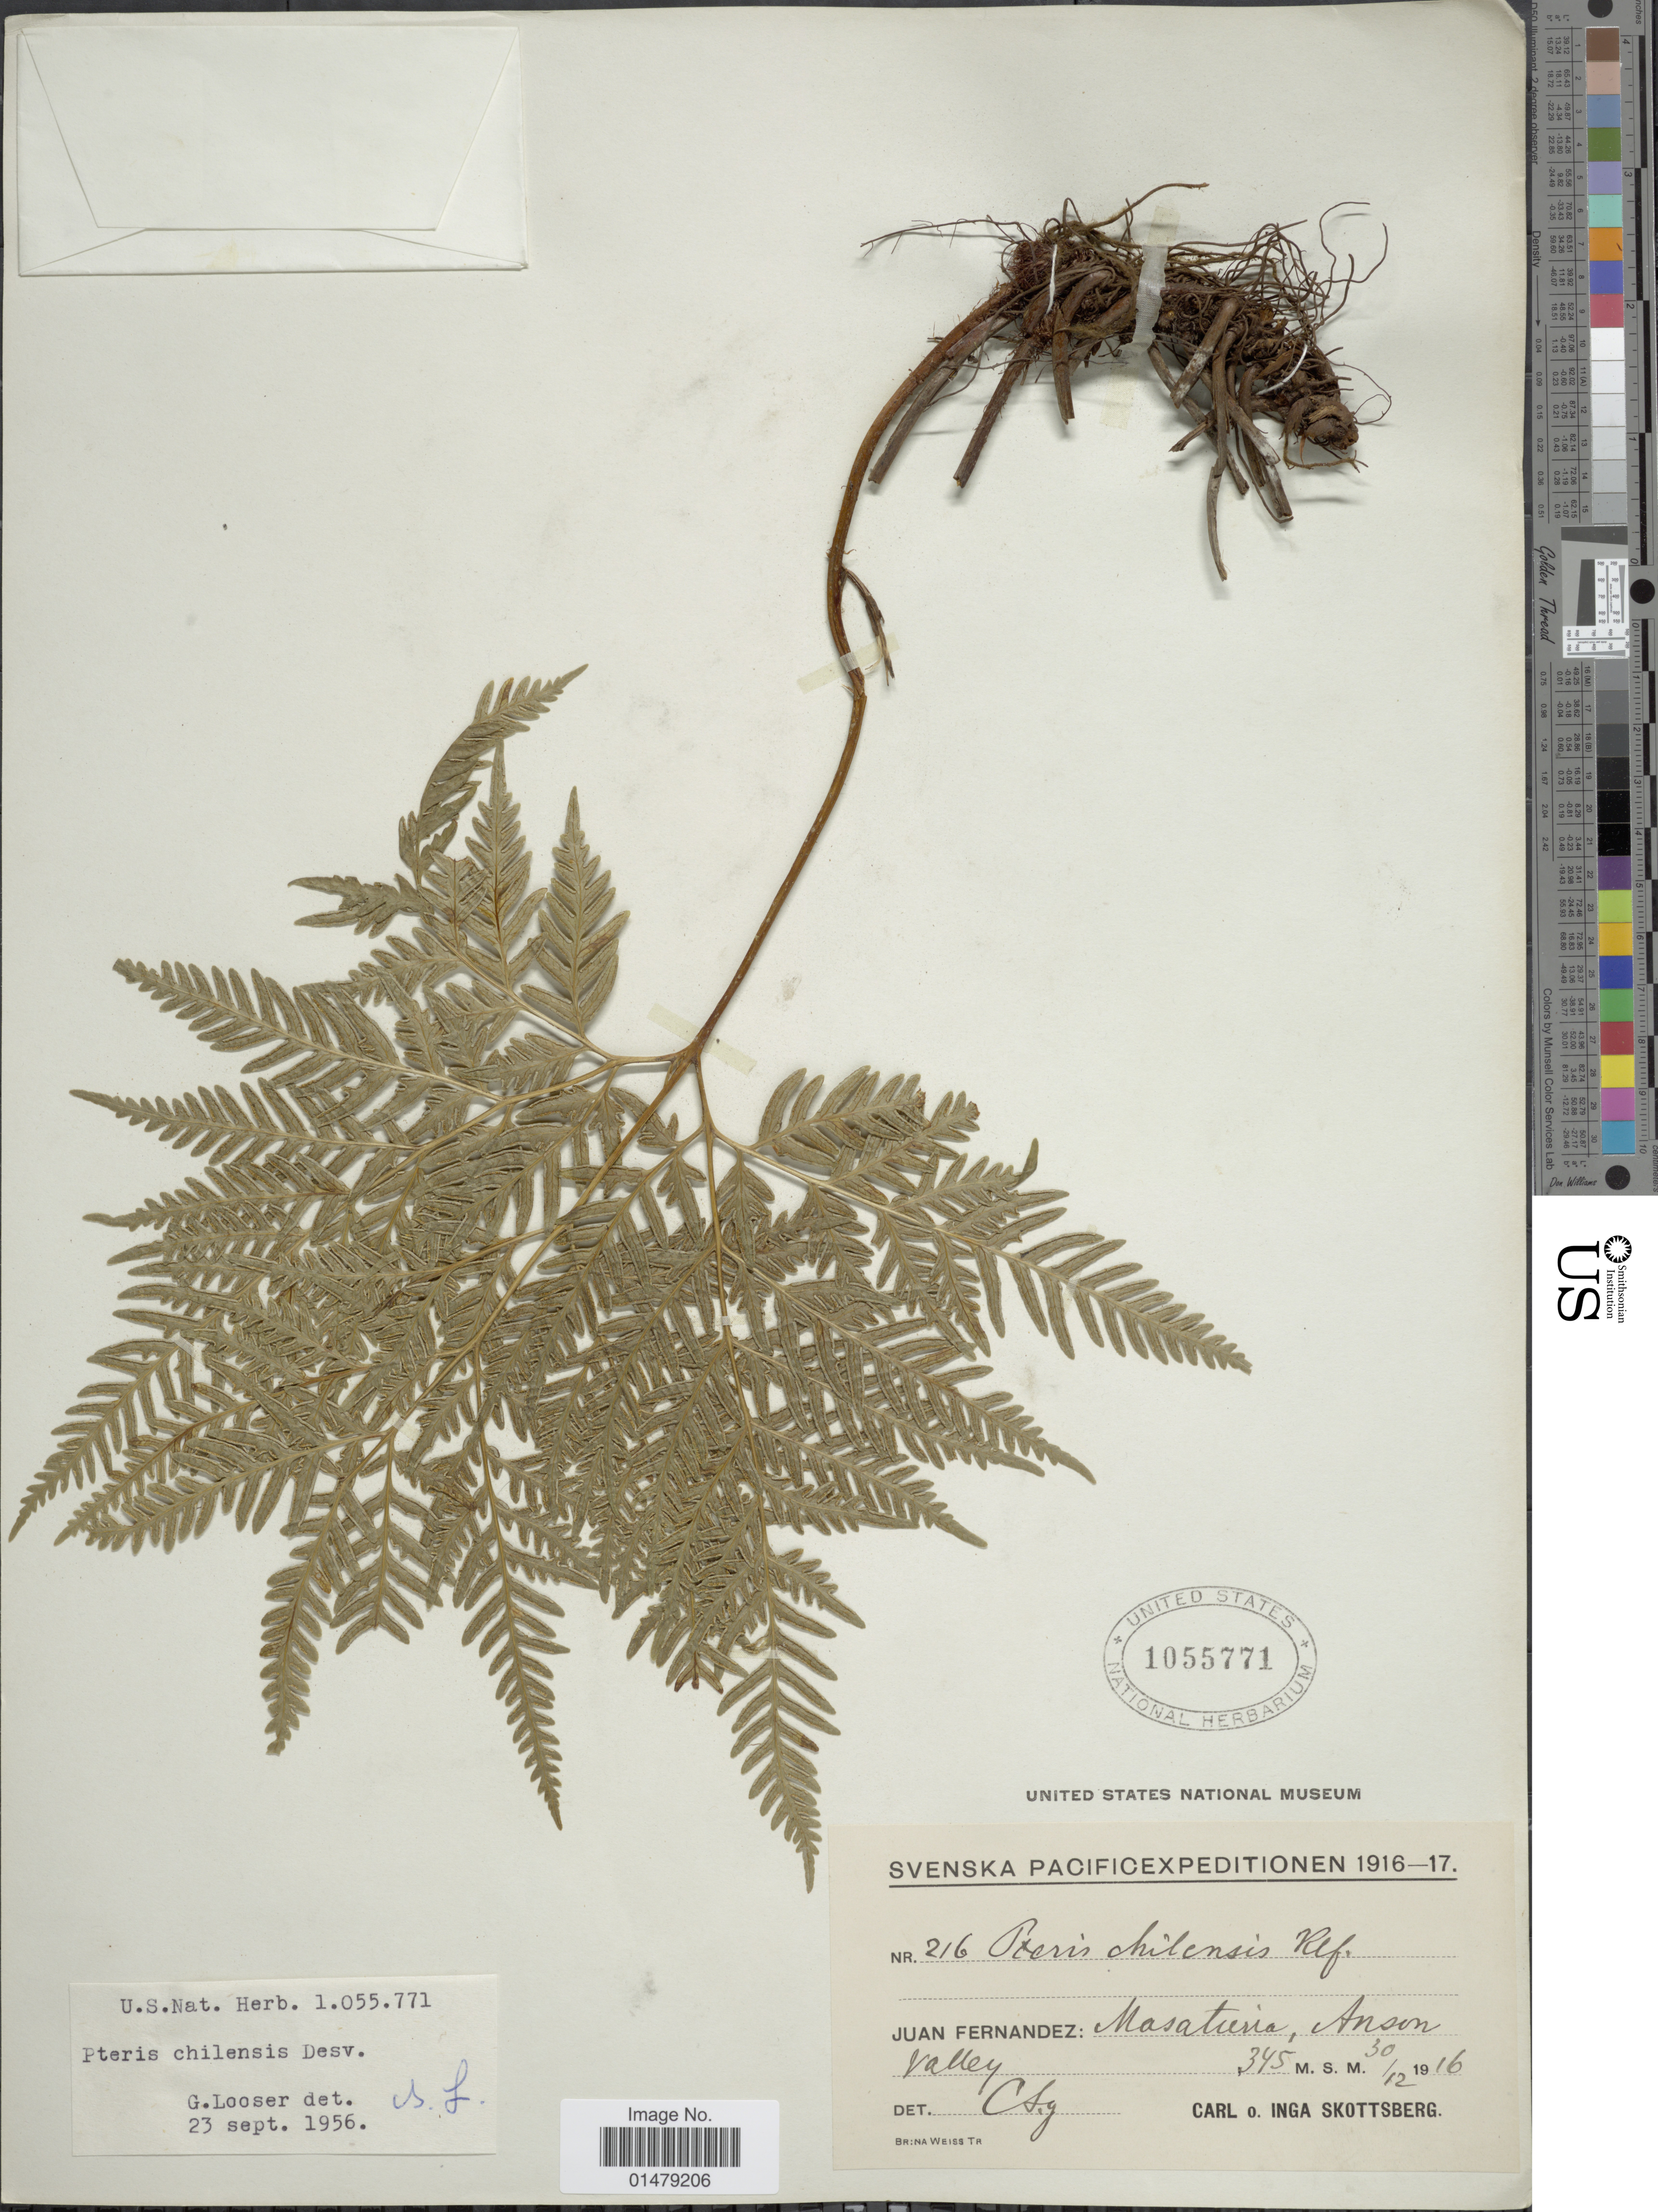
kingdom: Plantae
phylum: Tracheophyta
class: Polypodiopsida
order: Polypodiales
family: Pteridaceae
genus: Pteris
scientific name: Pteris chilensis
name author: Desv.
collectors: C. Skottsberg & I. Skottsberg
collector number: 216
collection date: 1916-12-30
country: Chile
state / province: Valparaíso (V)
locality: Juaqn Fernandez: Masatierra, Anson Valley.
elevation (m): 345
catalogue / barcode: US 1055771